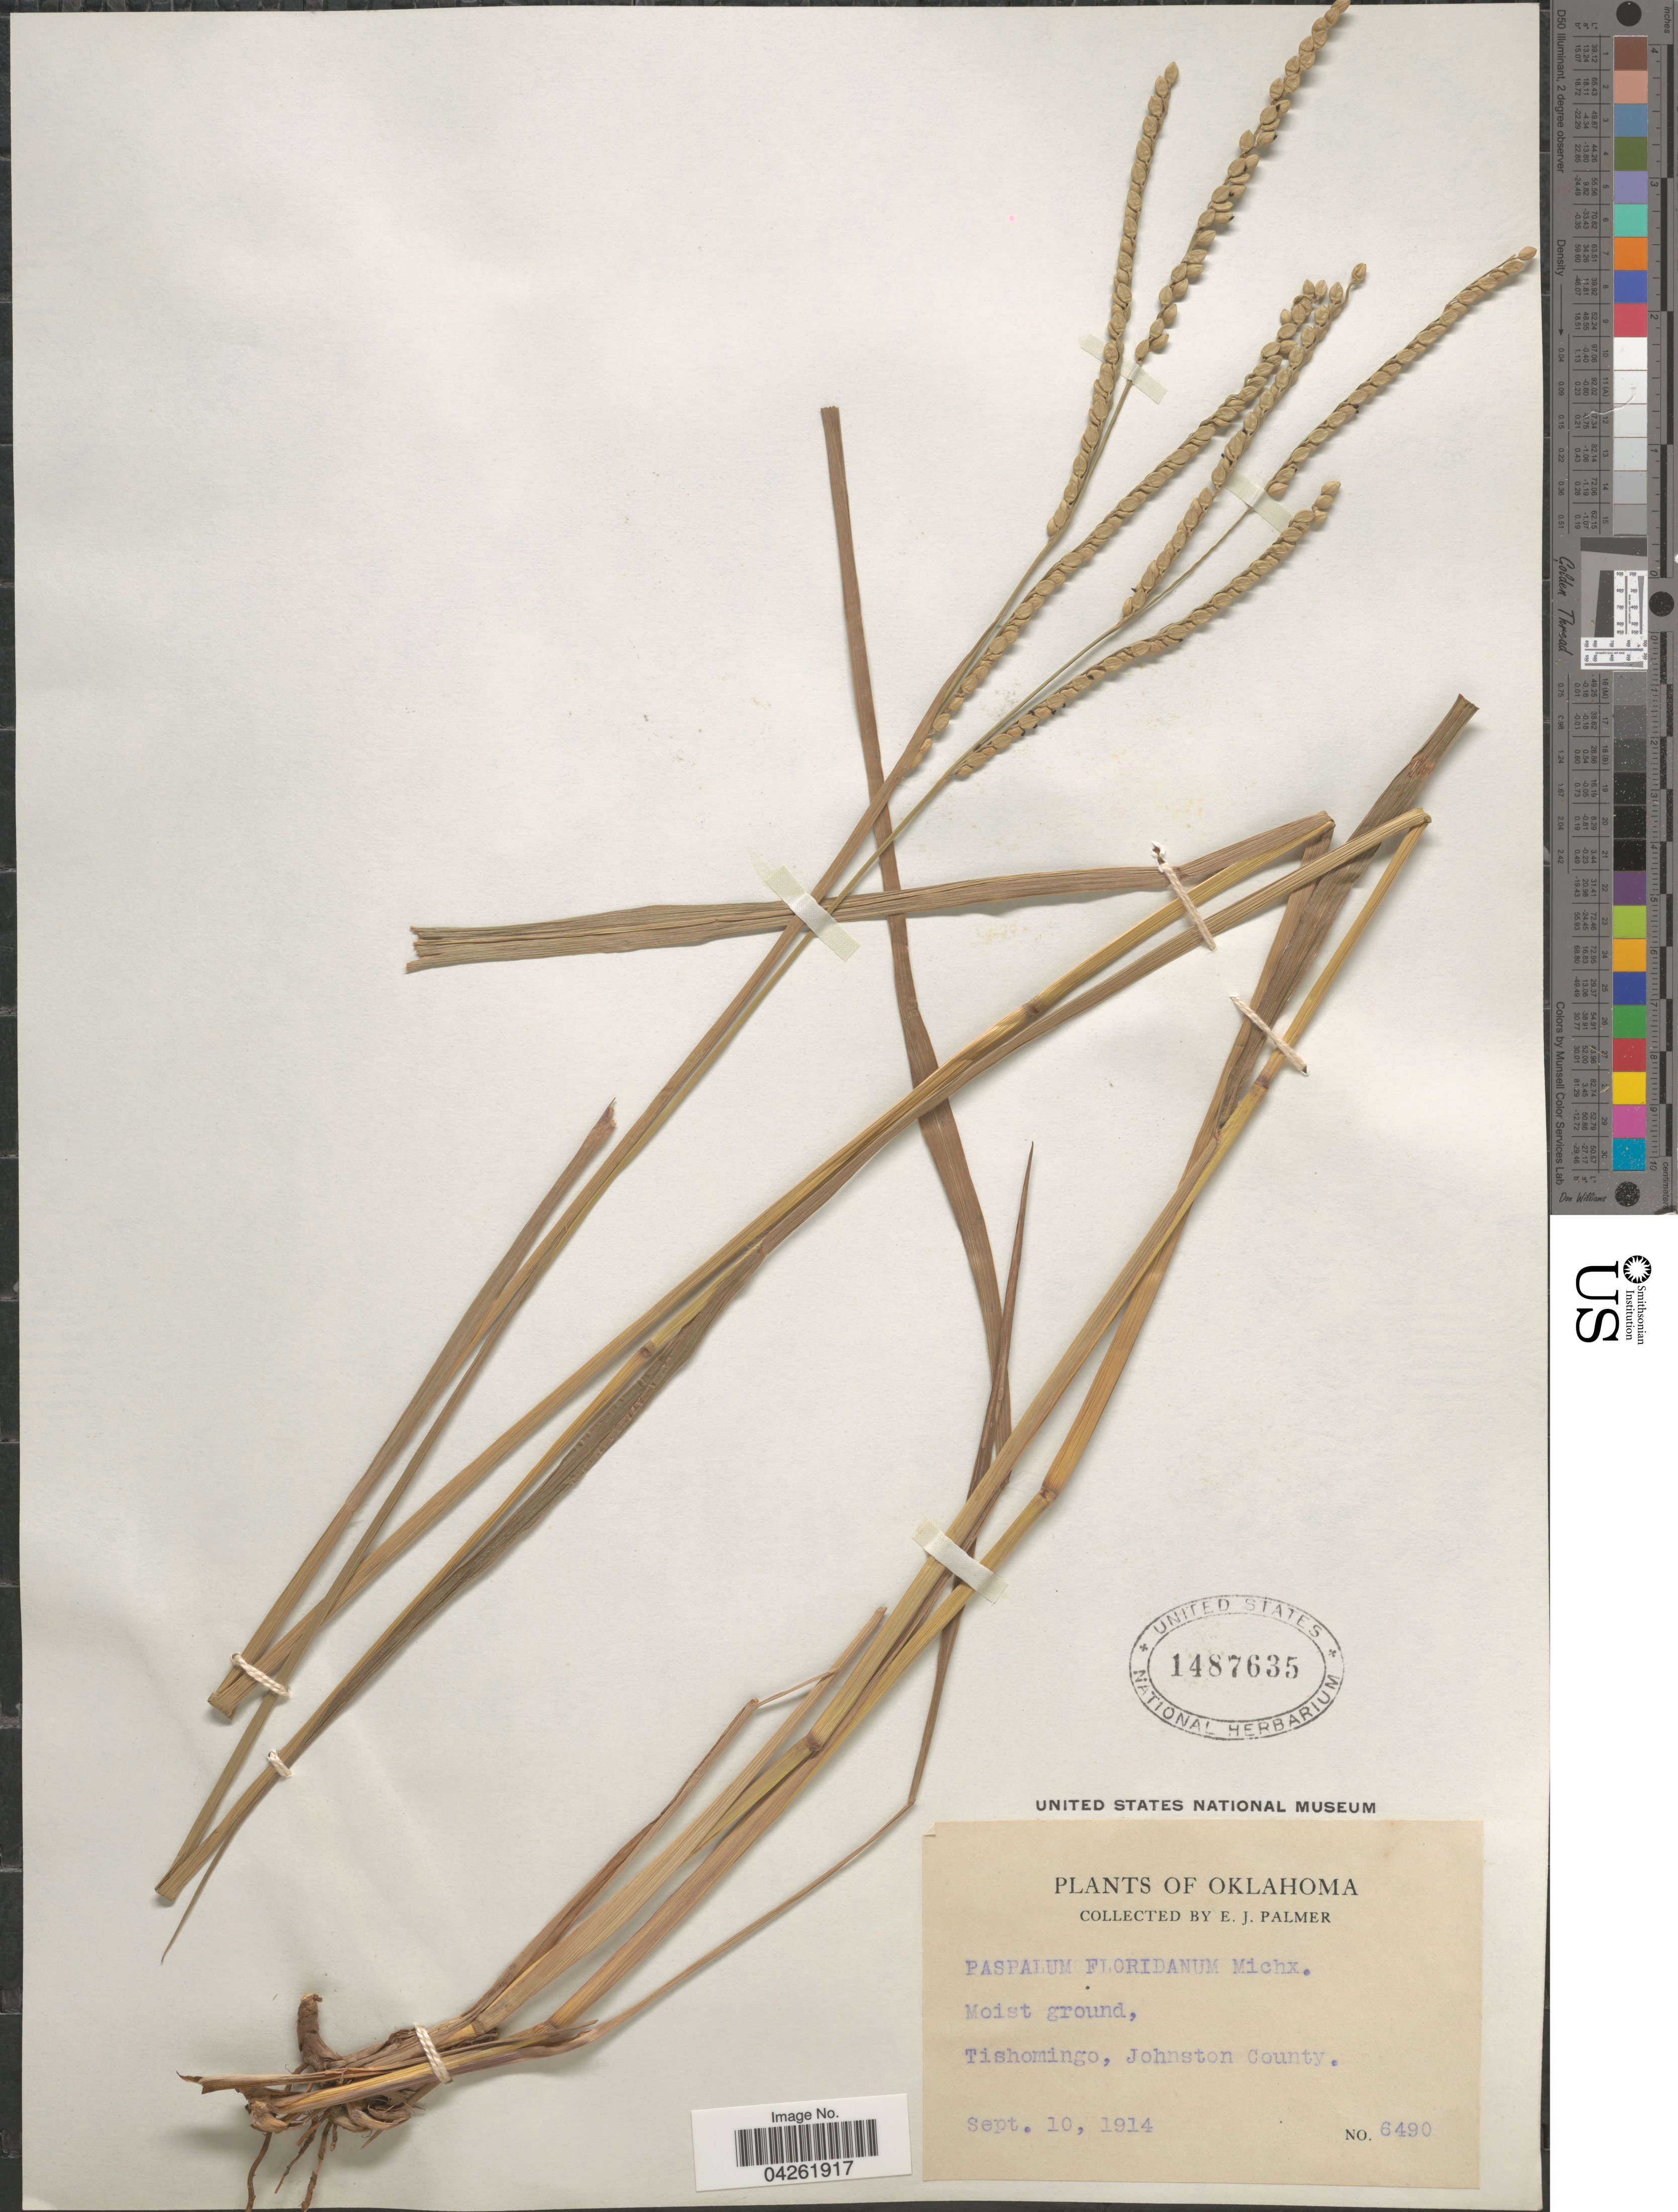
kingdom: Plantae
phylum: Tracheophyta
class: Liliopsida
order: Poales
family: Poaceae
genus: Paspalum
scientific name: Paspalum floridanum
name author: Michx.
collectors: E. J. Palmer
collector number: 6490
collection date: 1914-09-10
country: United States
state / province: Oklahoma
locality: Tishomingo, Johnston County.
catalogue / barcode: US 1487635